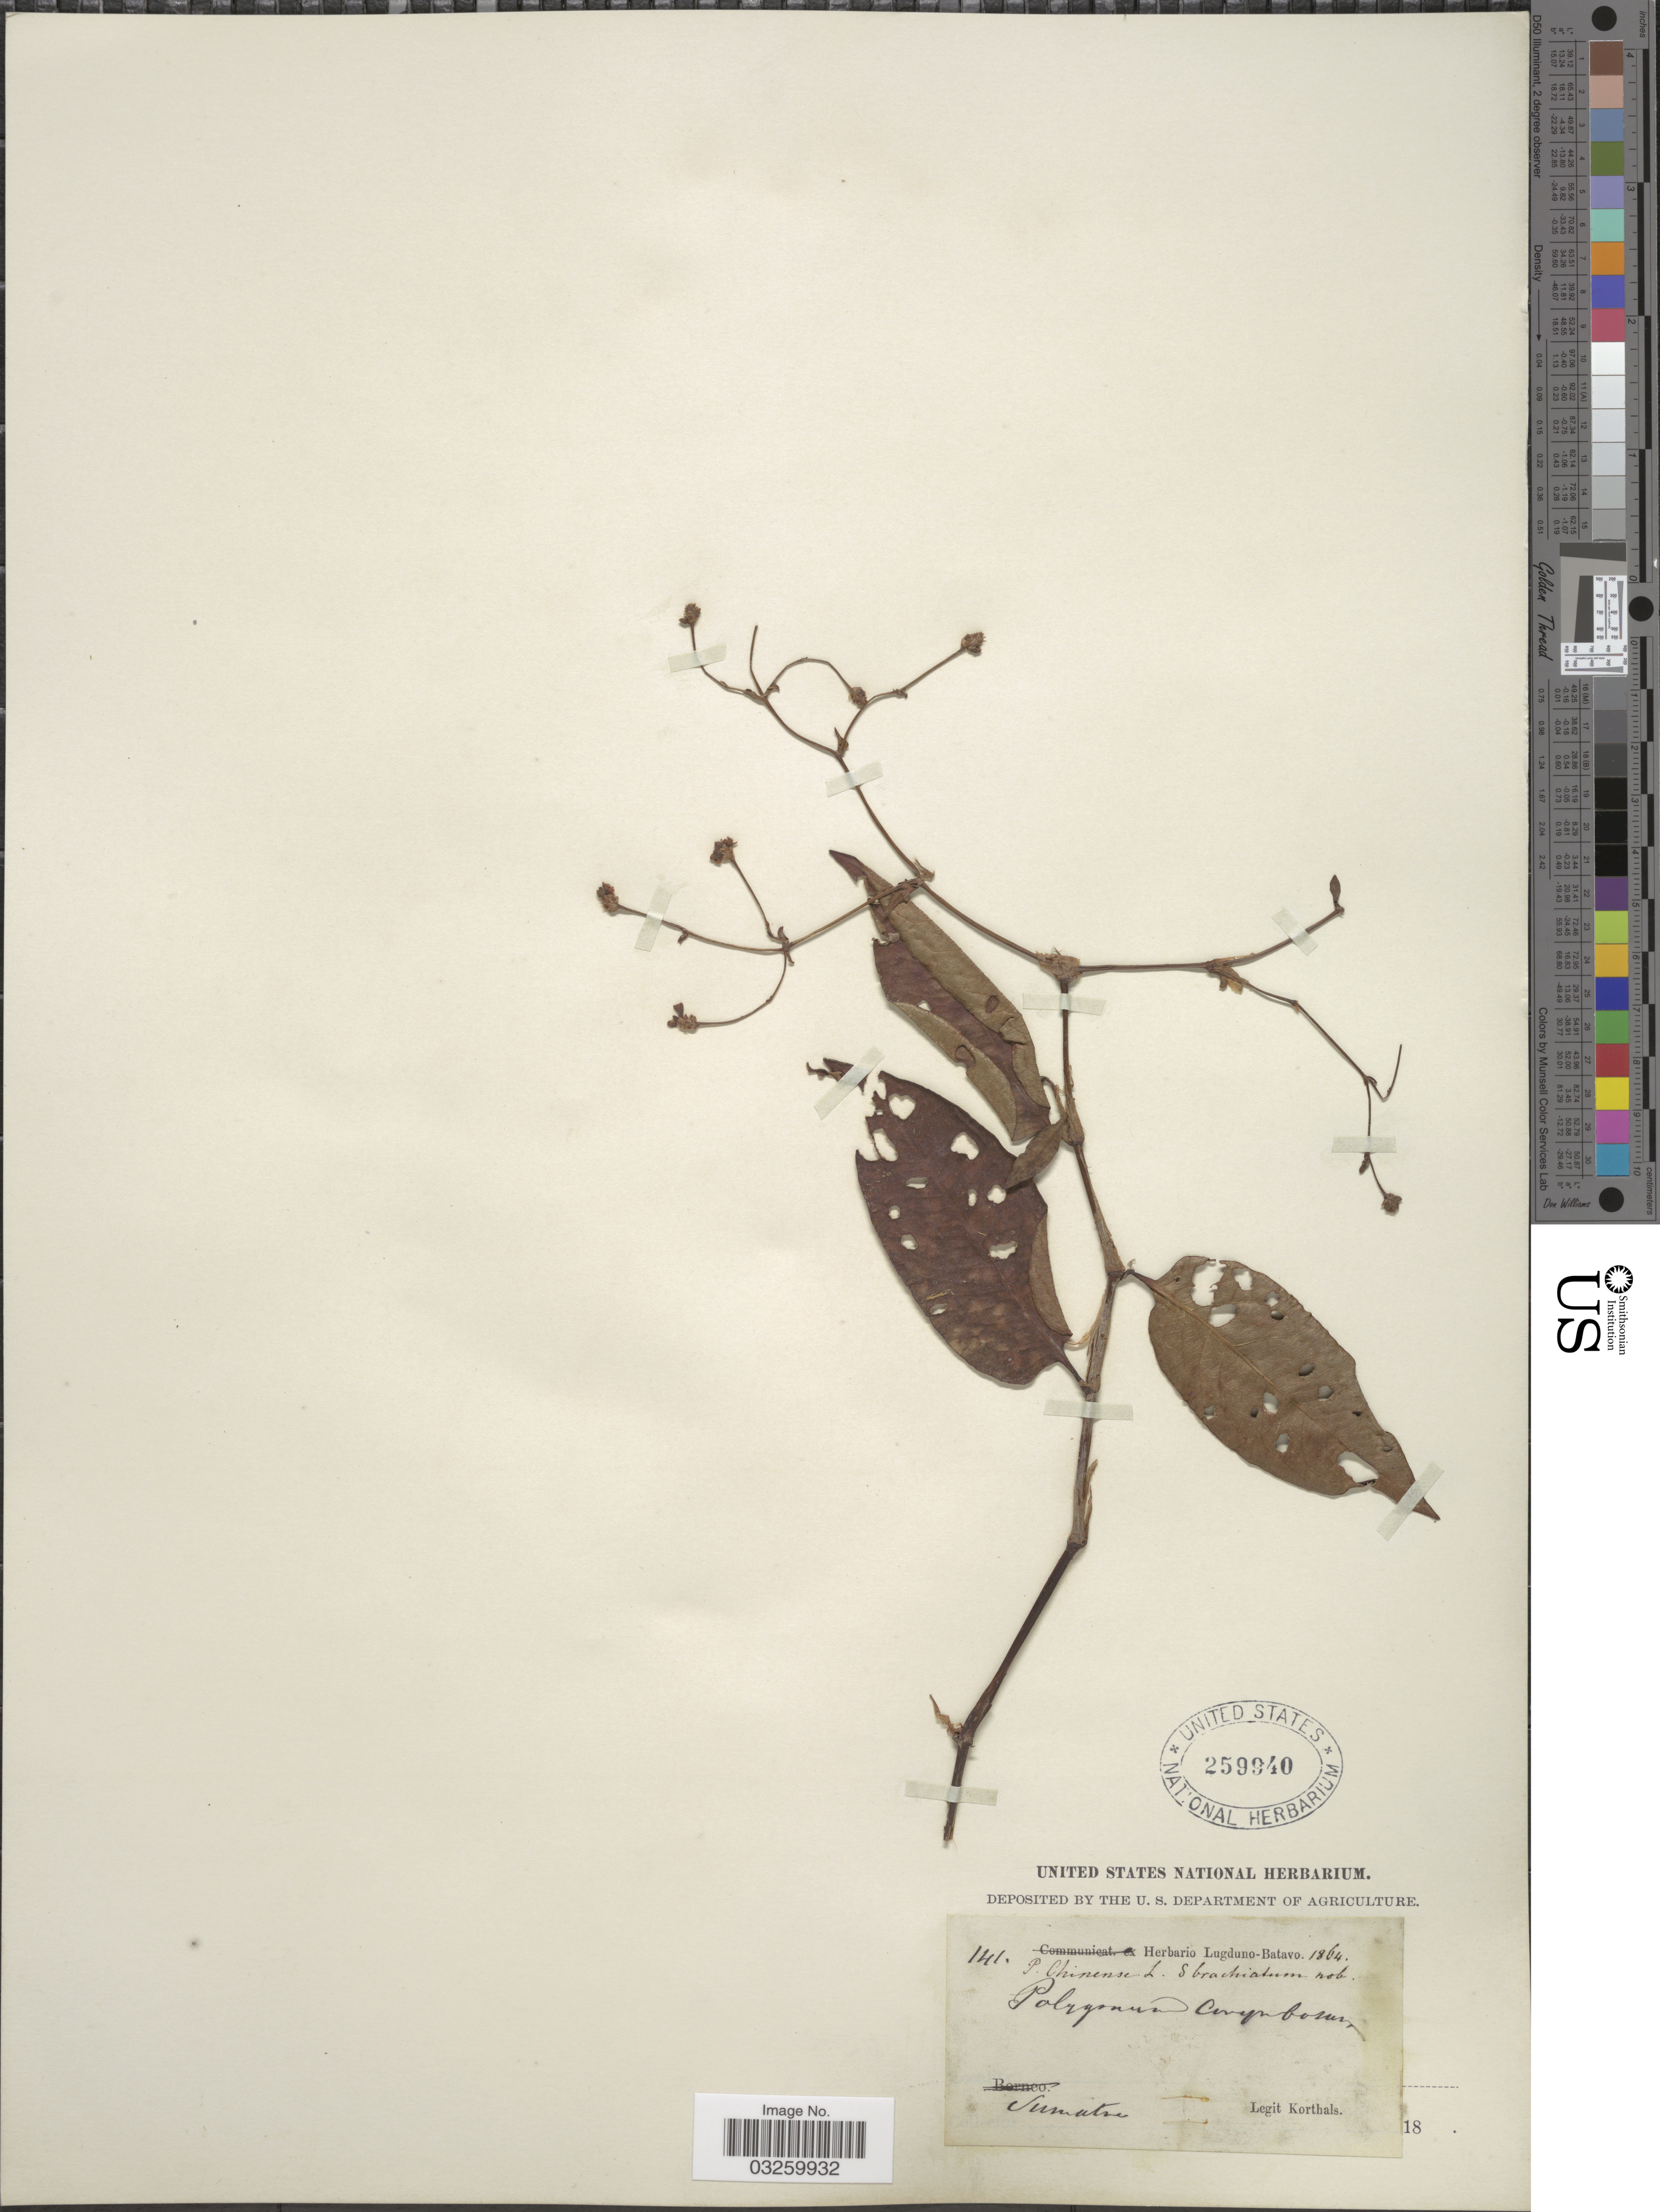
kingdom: Plantae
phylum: Tracheophyta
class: Magnoliopsida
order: Caryophyllales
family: Polygonaceae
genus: Persicaria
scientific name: Persicaria chinensis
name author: (L.) H. Gross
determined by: Wagner, W. L., (BOT), Smithsonian Institution - National Museum of Natural History (UNITED STATES)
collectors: -. Korthals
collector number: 141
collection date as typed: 18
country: Indonesia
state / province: Sumatra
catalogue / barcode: US 259940